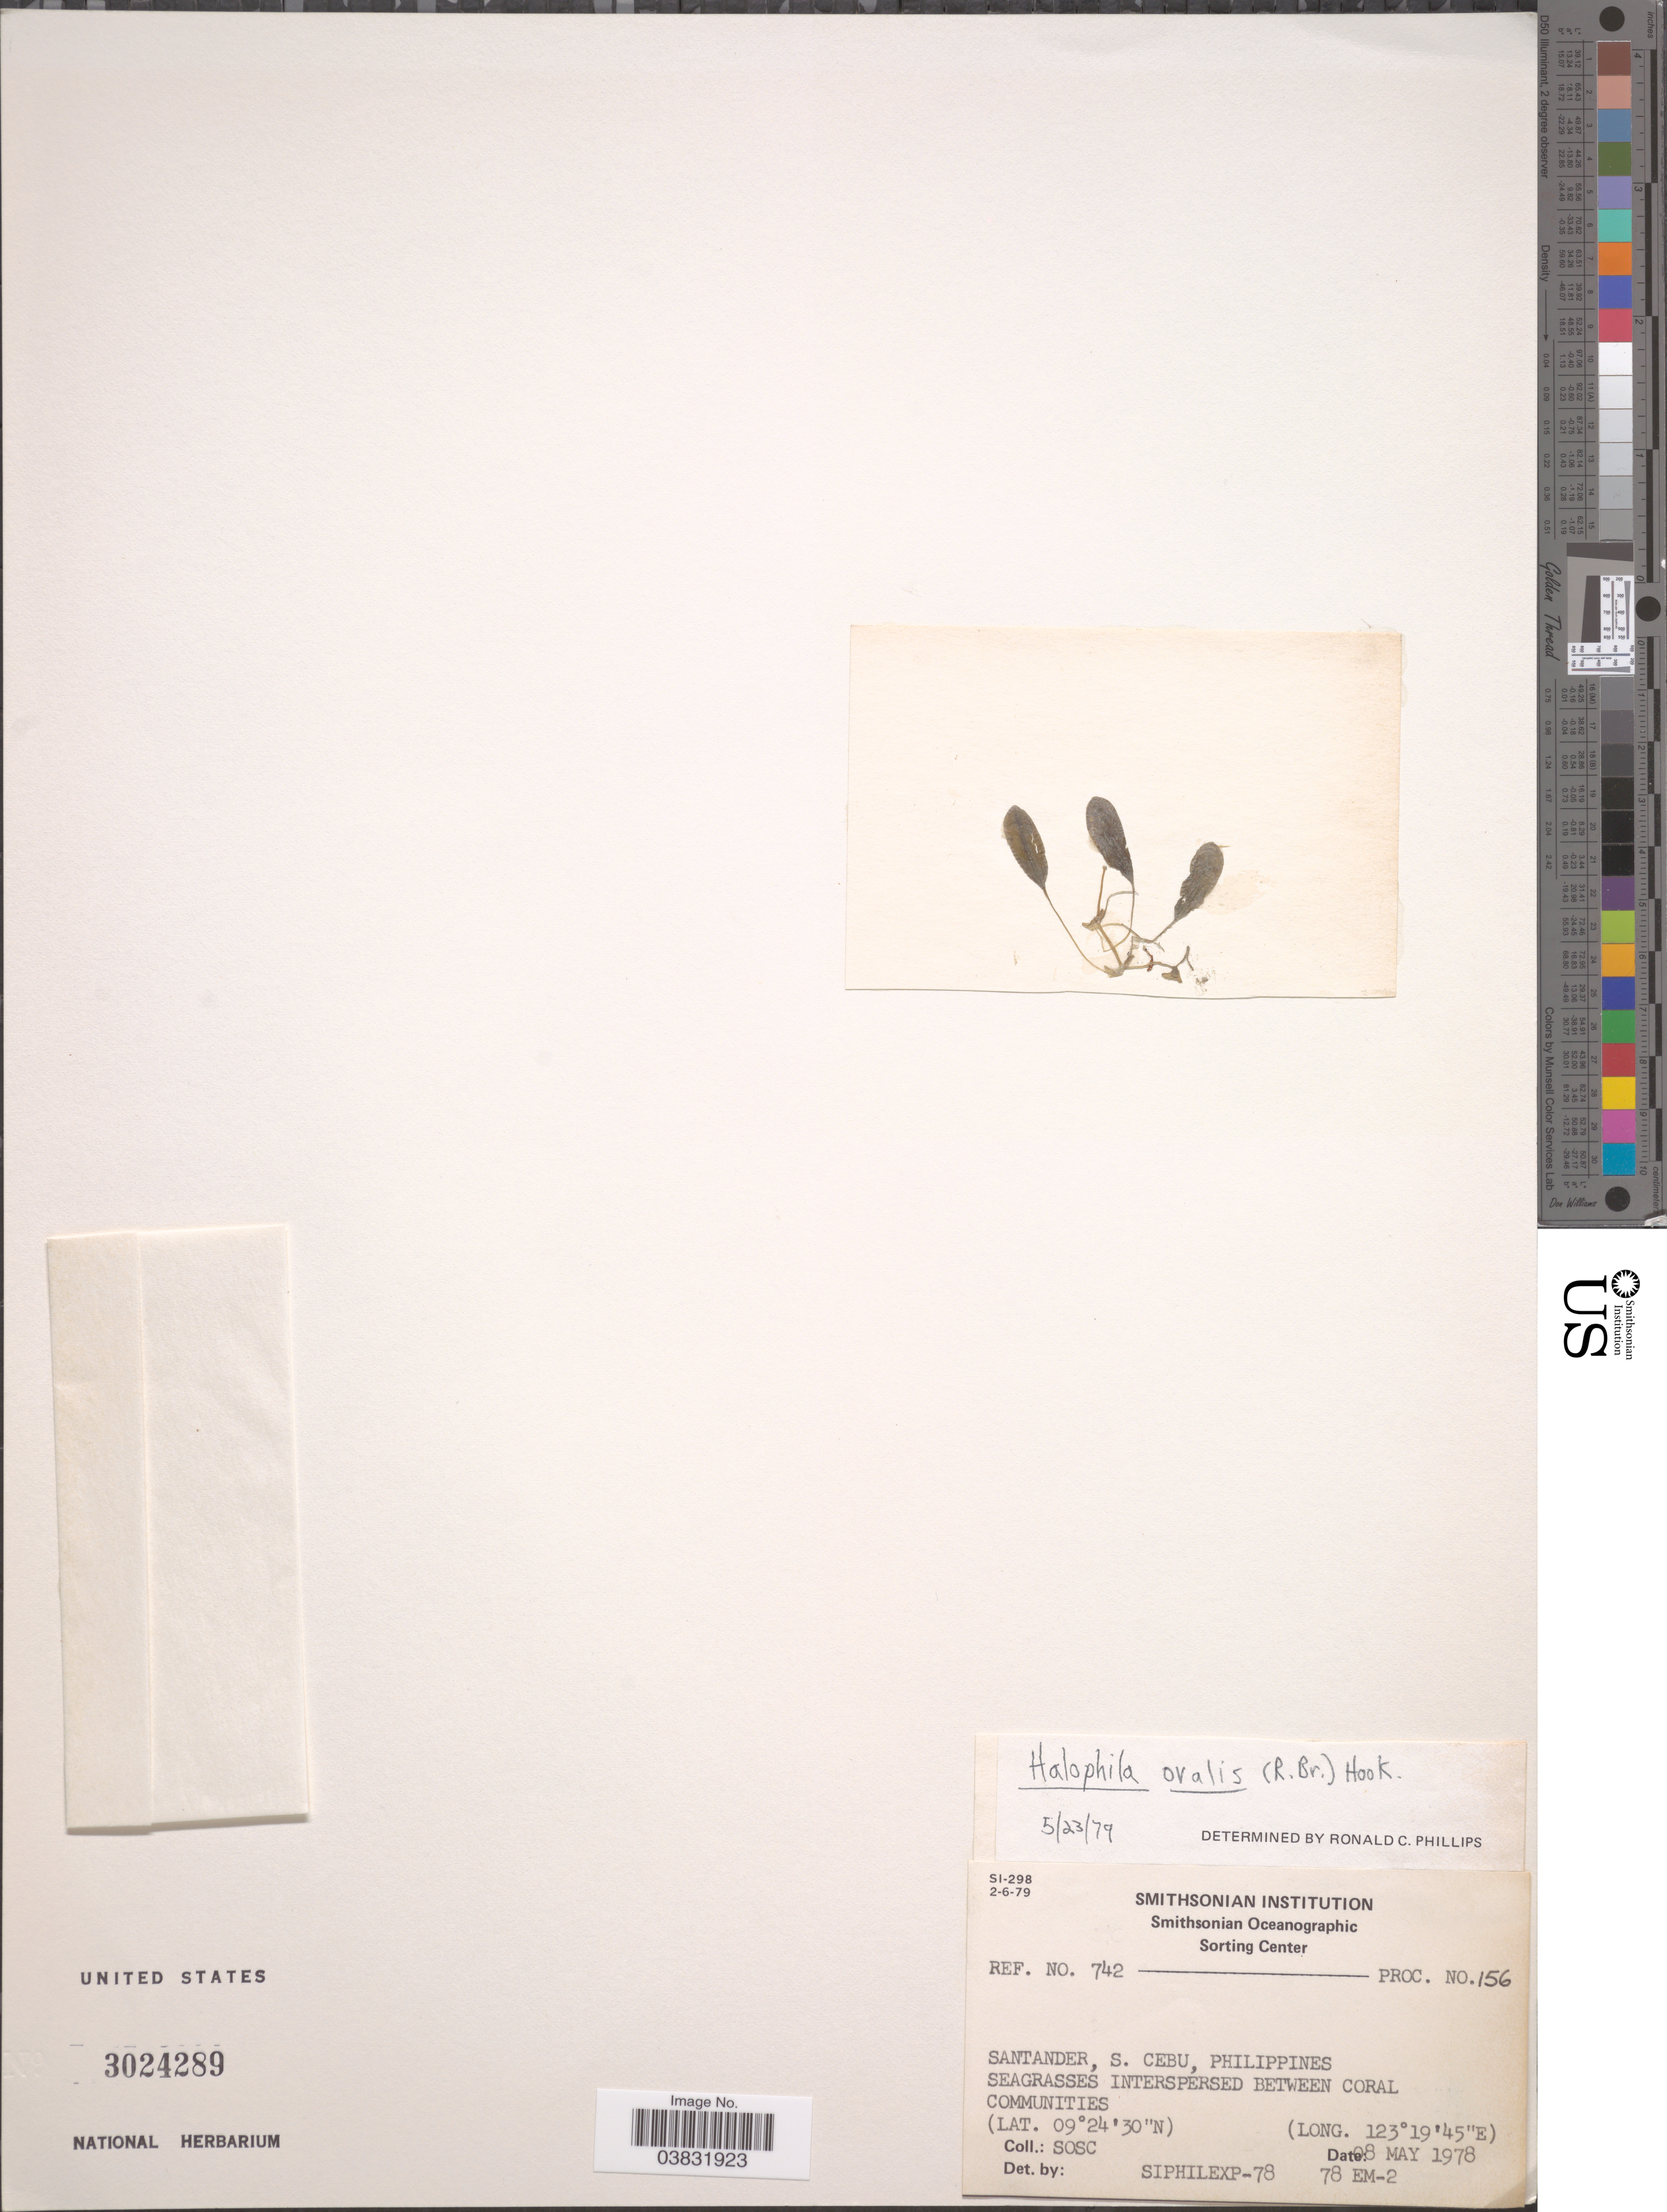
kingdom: Plantae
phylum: Tracheophyta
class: Liliopsida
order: Alismatales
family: Hydrocharitaceae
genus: Halophila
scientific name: Halophila ovalis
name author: (R. Br.) Hook. f.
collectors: SOSC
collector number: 742/156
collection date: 1978-05-08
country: Philippines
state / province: Central Visayas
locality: Santander, S. Cebu, Philippines Seagrass Interspersed between coral communities.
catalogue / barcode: US 3024289